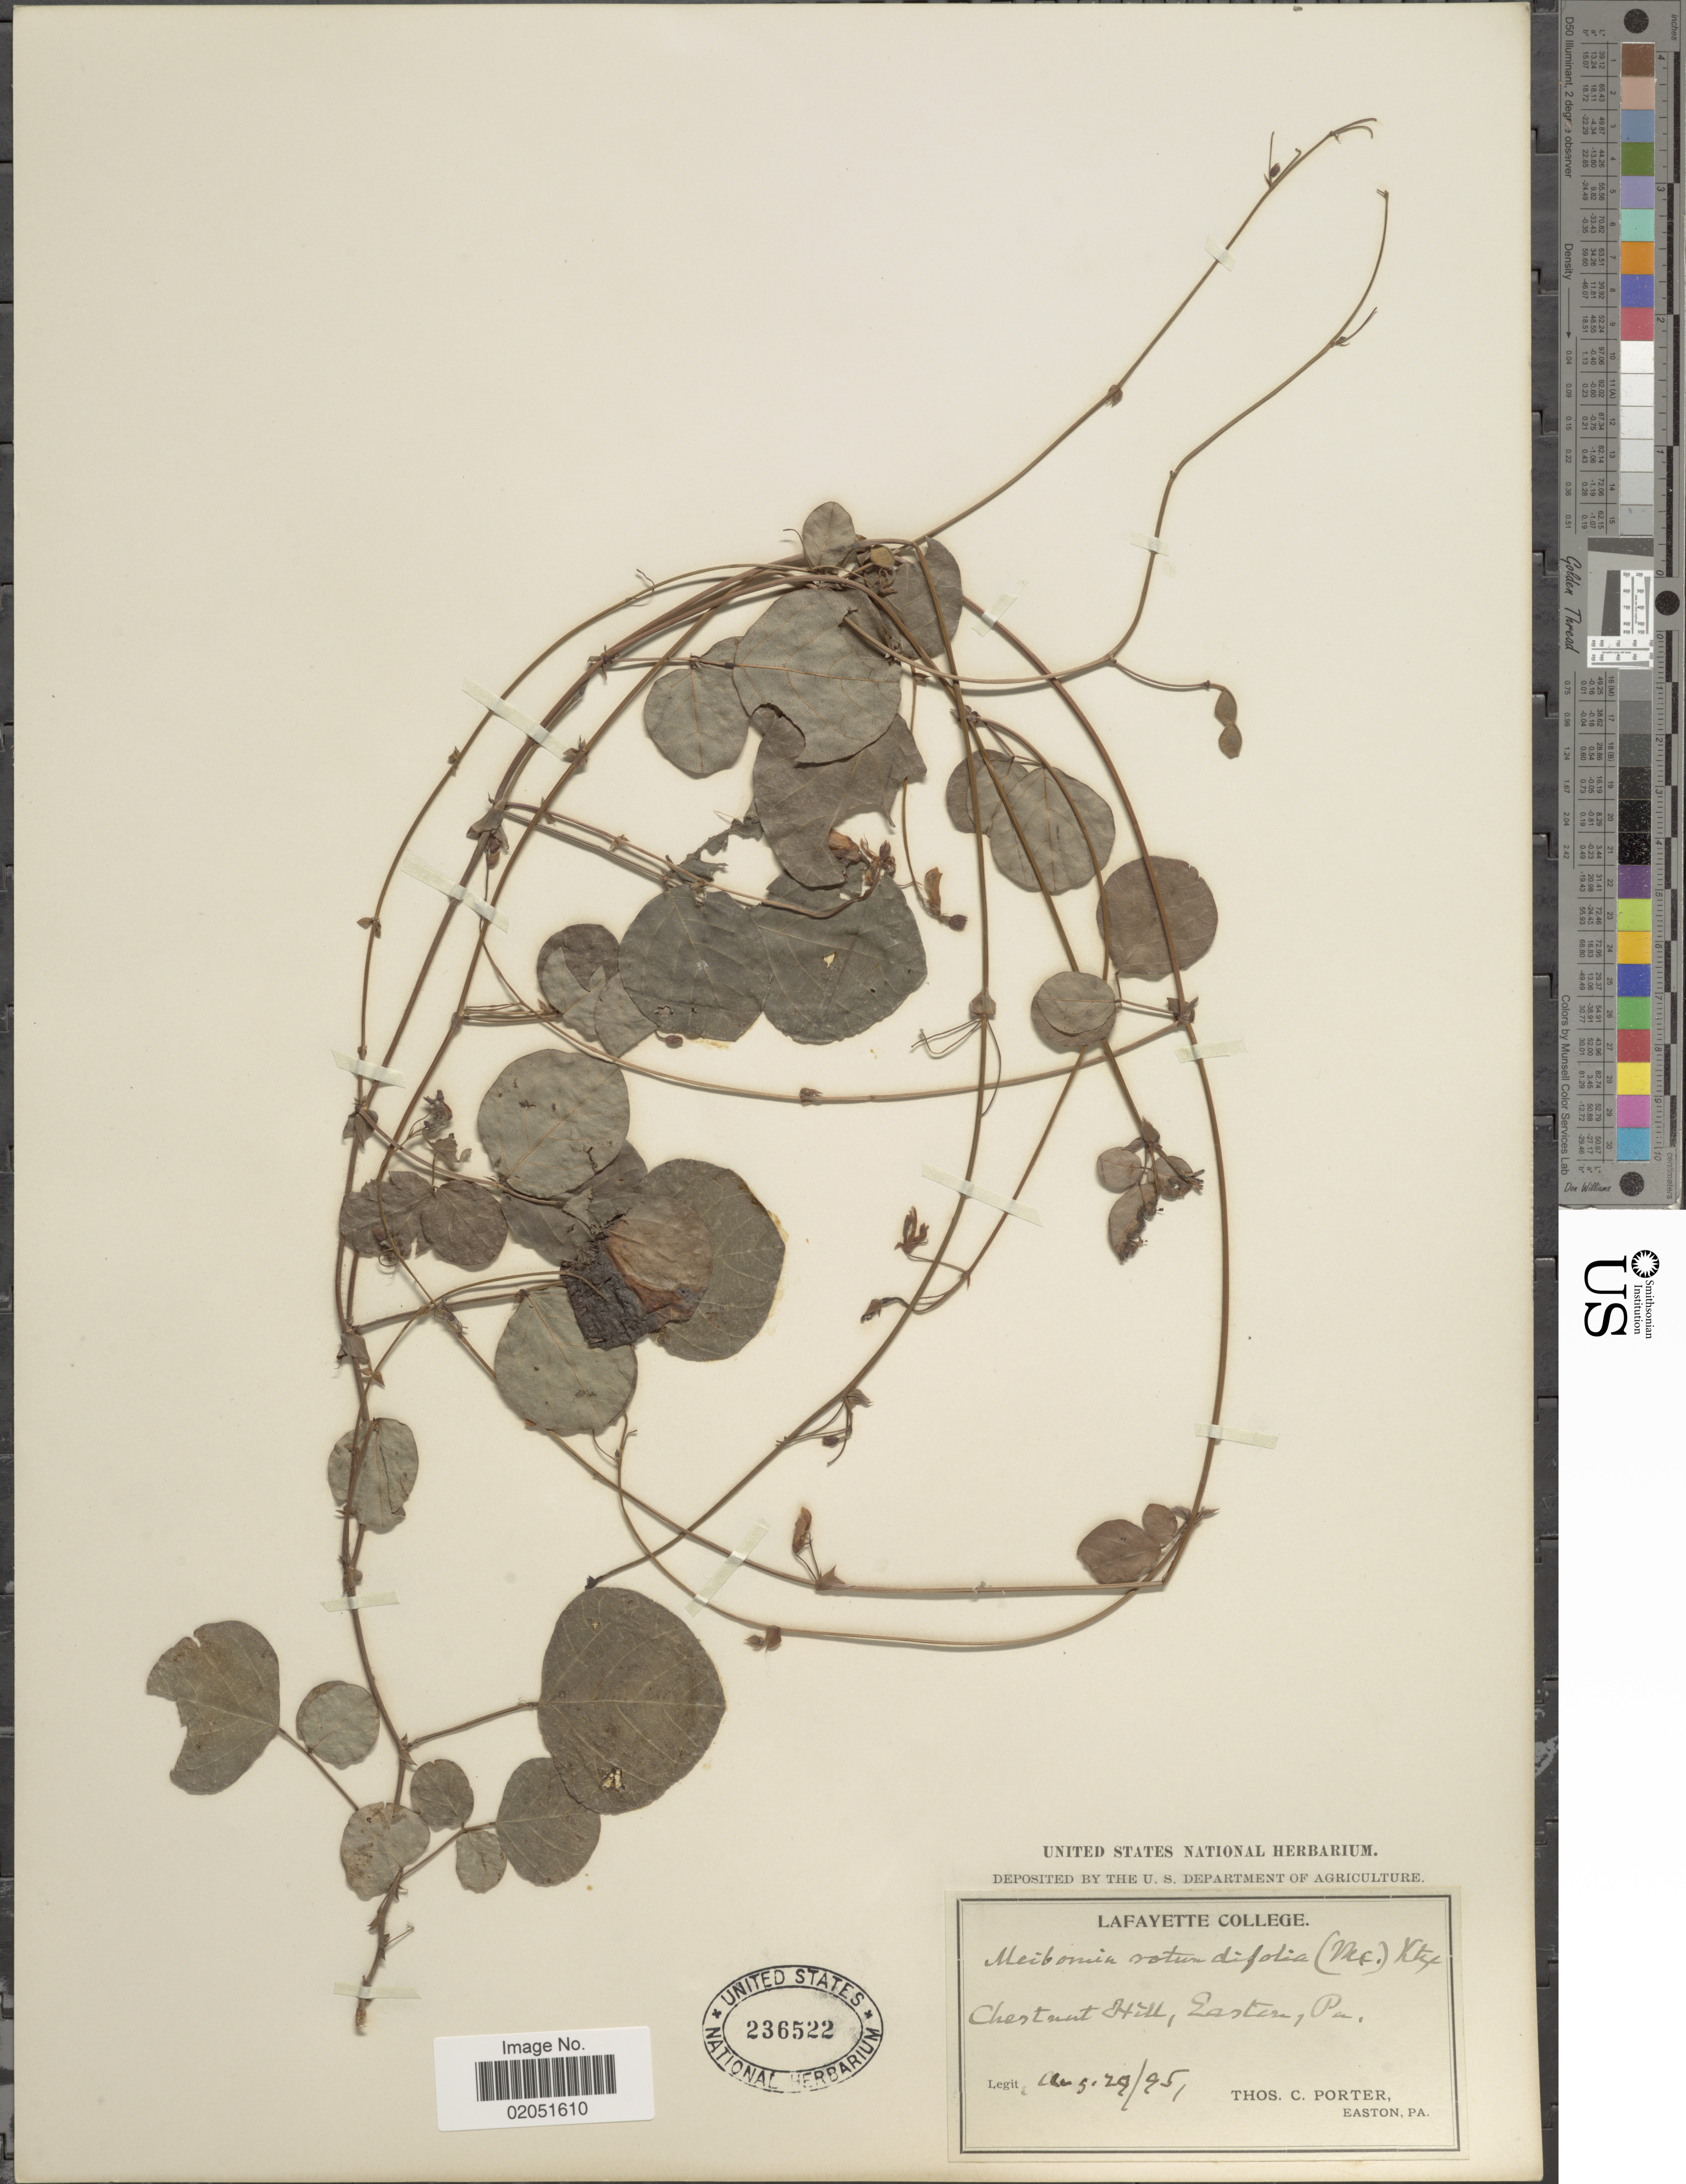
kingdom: Plantae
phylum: Tracheophyta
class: Magnoliopsida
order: Fabales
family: Fabaceae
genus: Desmodium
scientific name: Desmodium rotundifolium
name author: DC.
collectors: T. Porter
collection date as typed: Transcribed d/m/y: 29/8/95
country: United States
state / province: Pennsylvania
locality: Chestnut Hill, Eastern Pa.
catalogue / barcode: US 236522